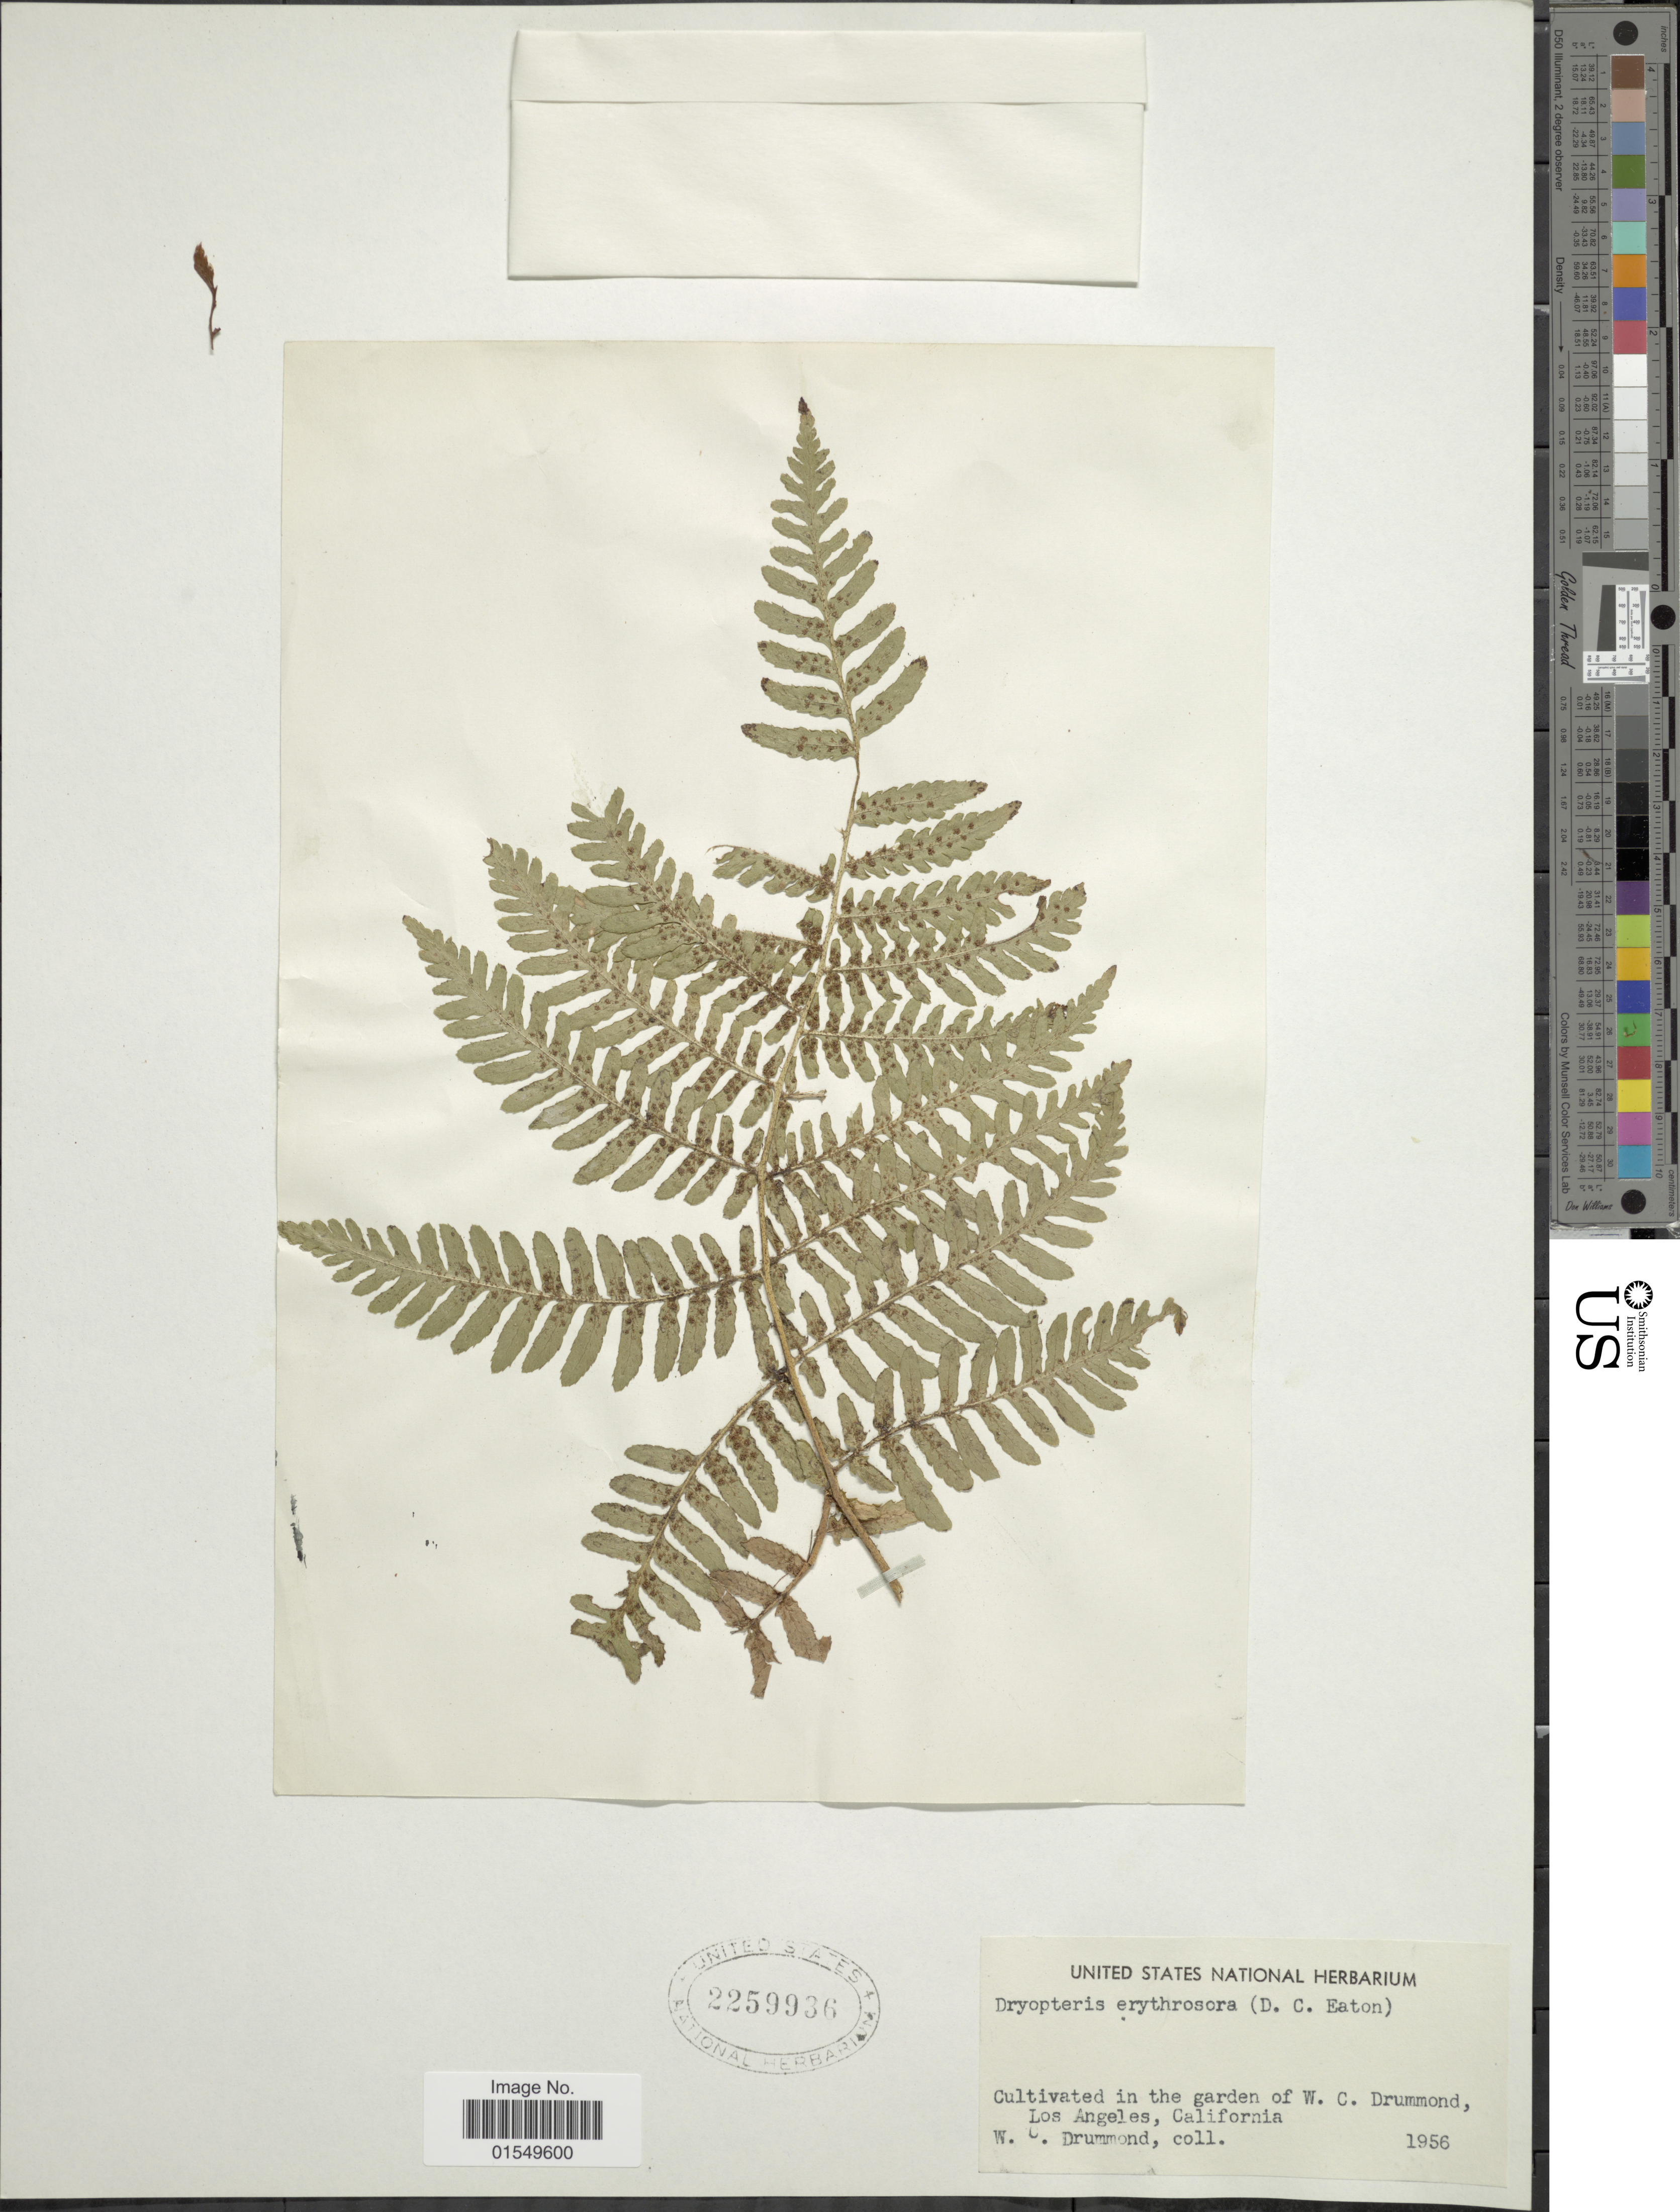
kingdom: Plantae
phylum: Tracheophyta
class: Polypodiopsida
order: Polypodiales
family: Dryopteridaceae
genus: Dryopteris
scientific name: Dryopteris erythrosora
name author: (D.C. Eaton) Kuntze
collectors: W. Drummond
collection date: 1956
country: United States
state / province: California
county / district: Los Angeles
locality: Garden of W. C. Drummond, Los Angeles, California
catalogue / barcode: US 2259936